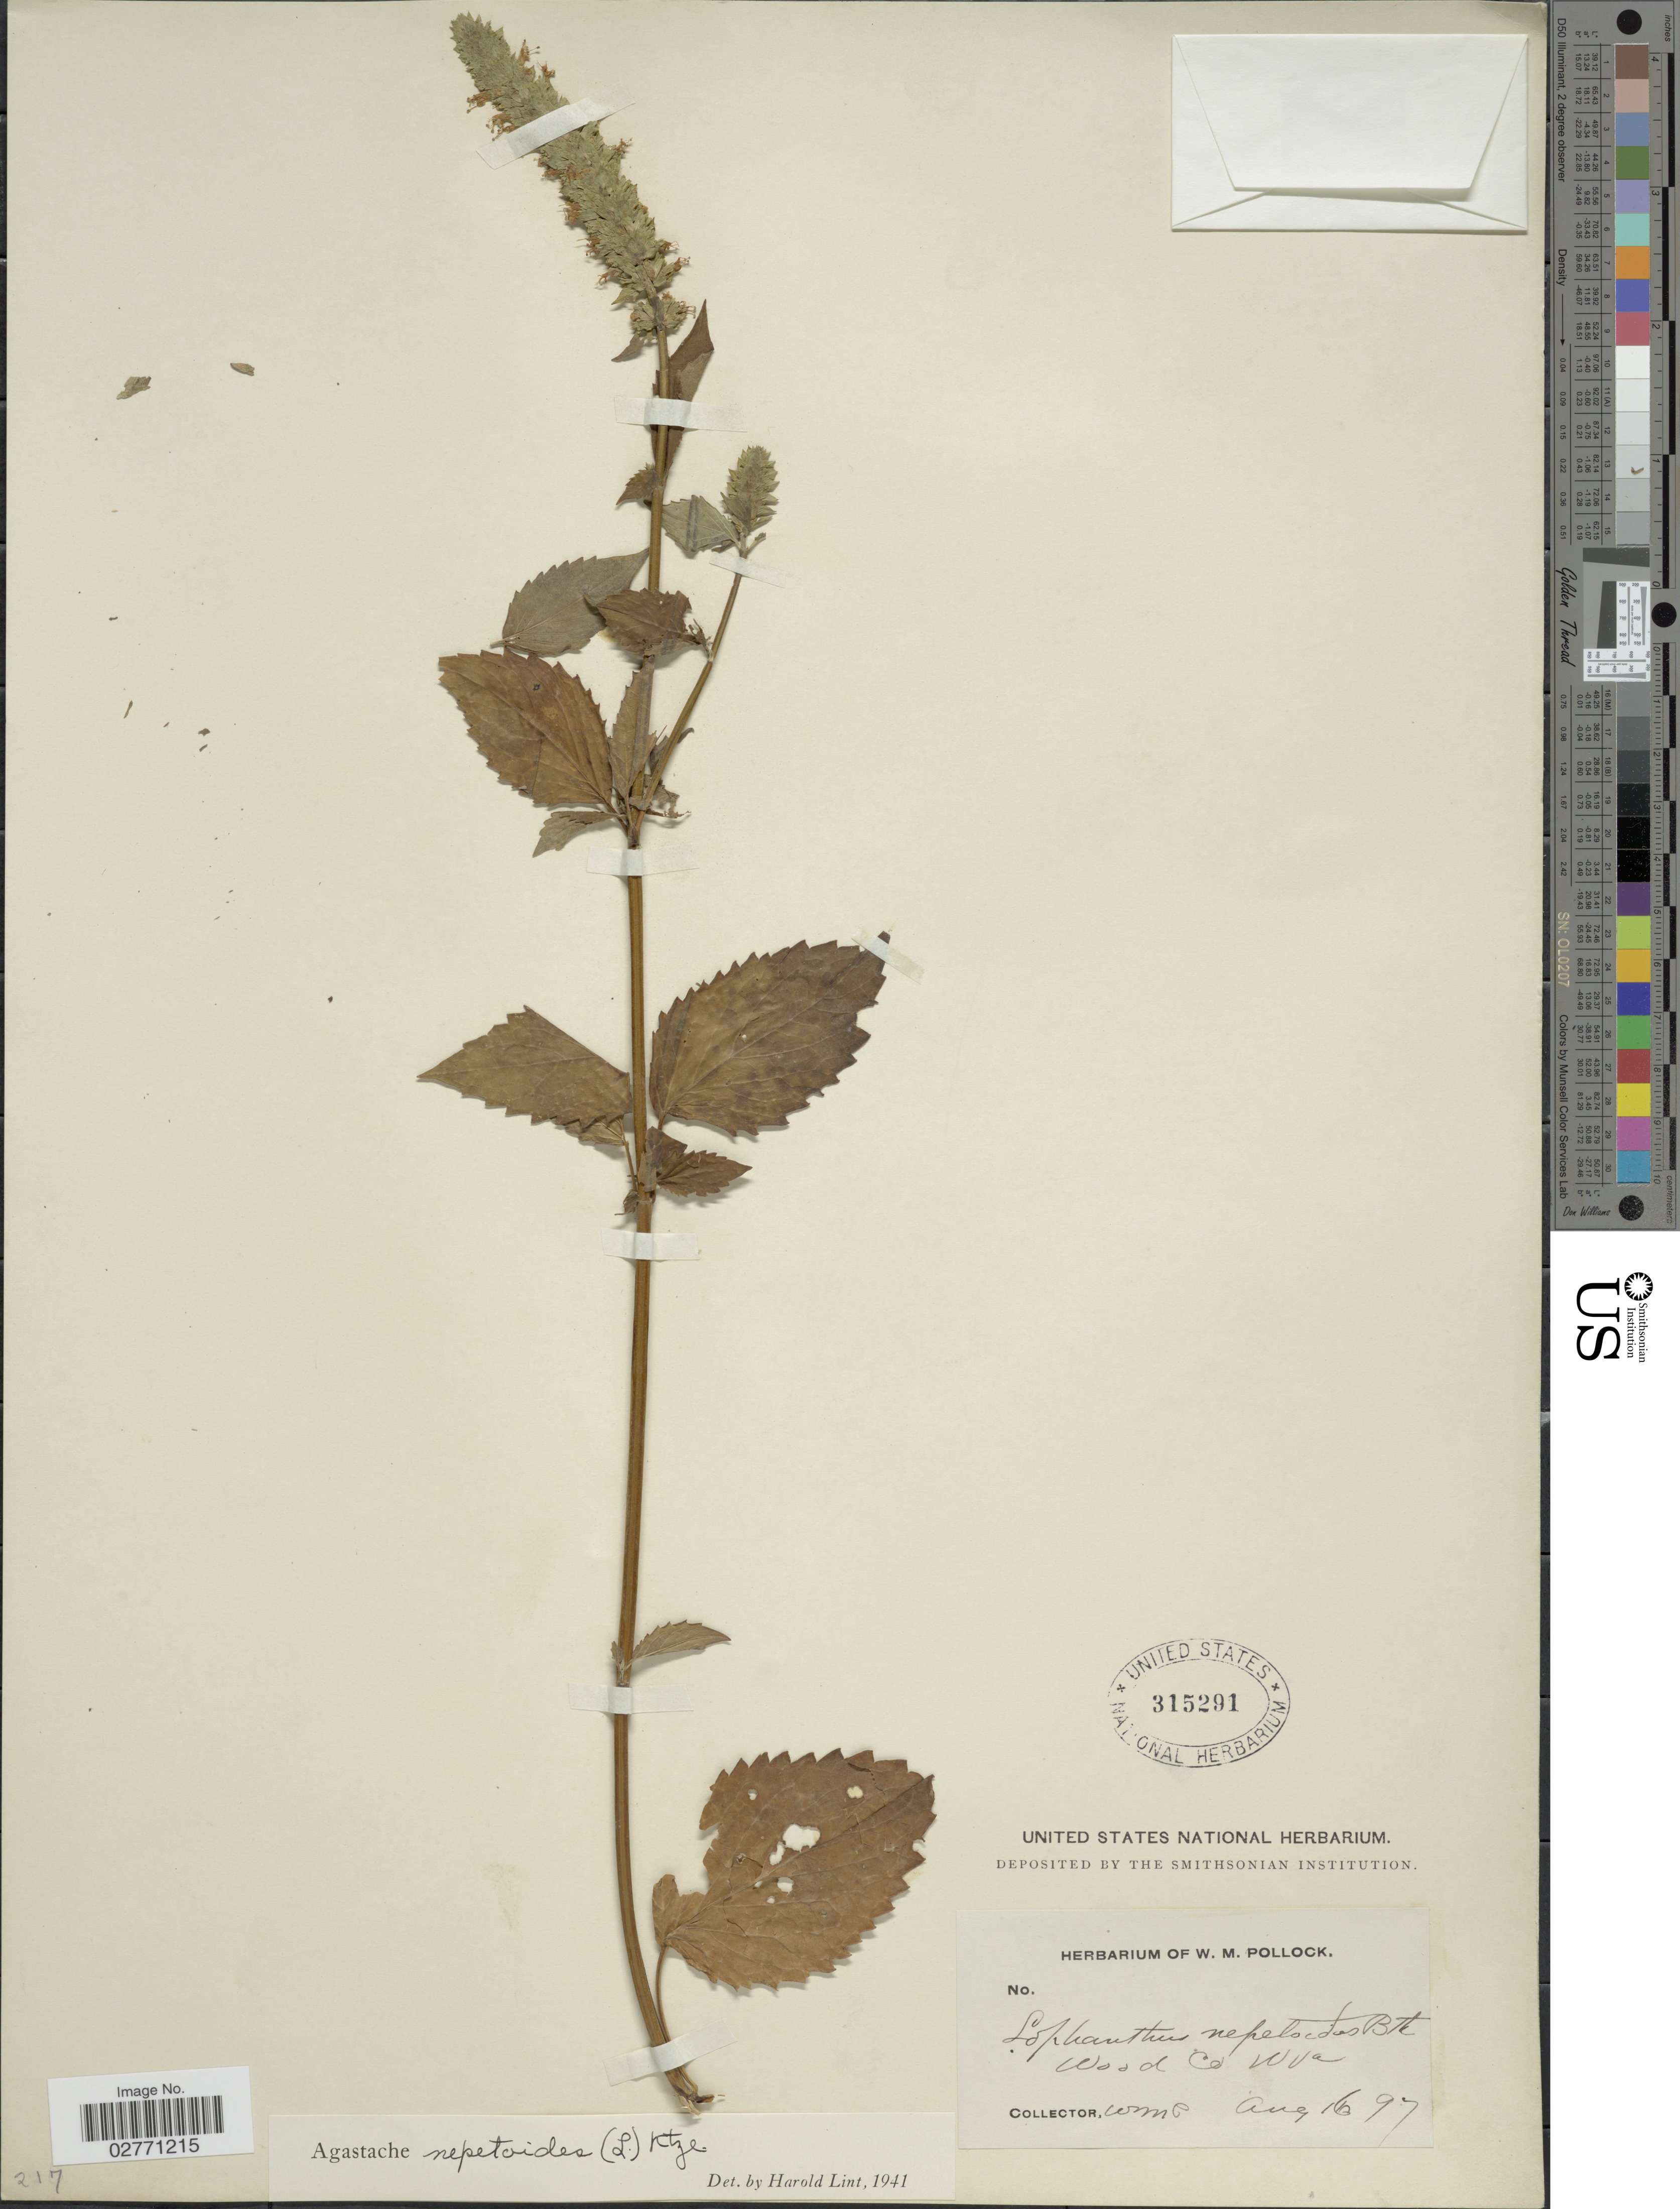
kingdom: Plantae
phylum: Tracheophyta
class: Magnoliopsida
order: Lamiales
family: Lamiaceae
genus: Agastache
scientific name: Agastache nepetoides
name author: (L.) Kuntze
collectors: W. M. Pollock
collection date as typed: Transcribed d/m/y: 16/8/97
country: United States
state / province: West Virginia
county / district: Wood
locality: W. Va.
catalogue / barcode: US 315291